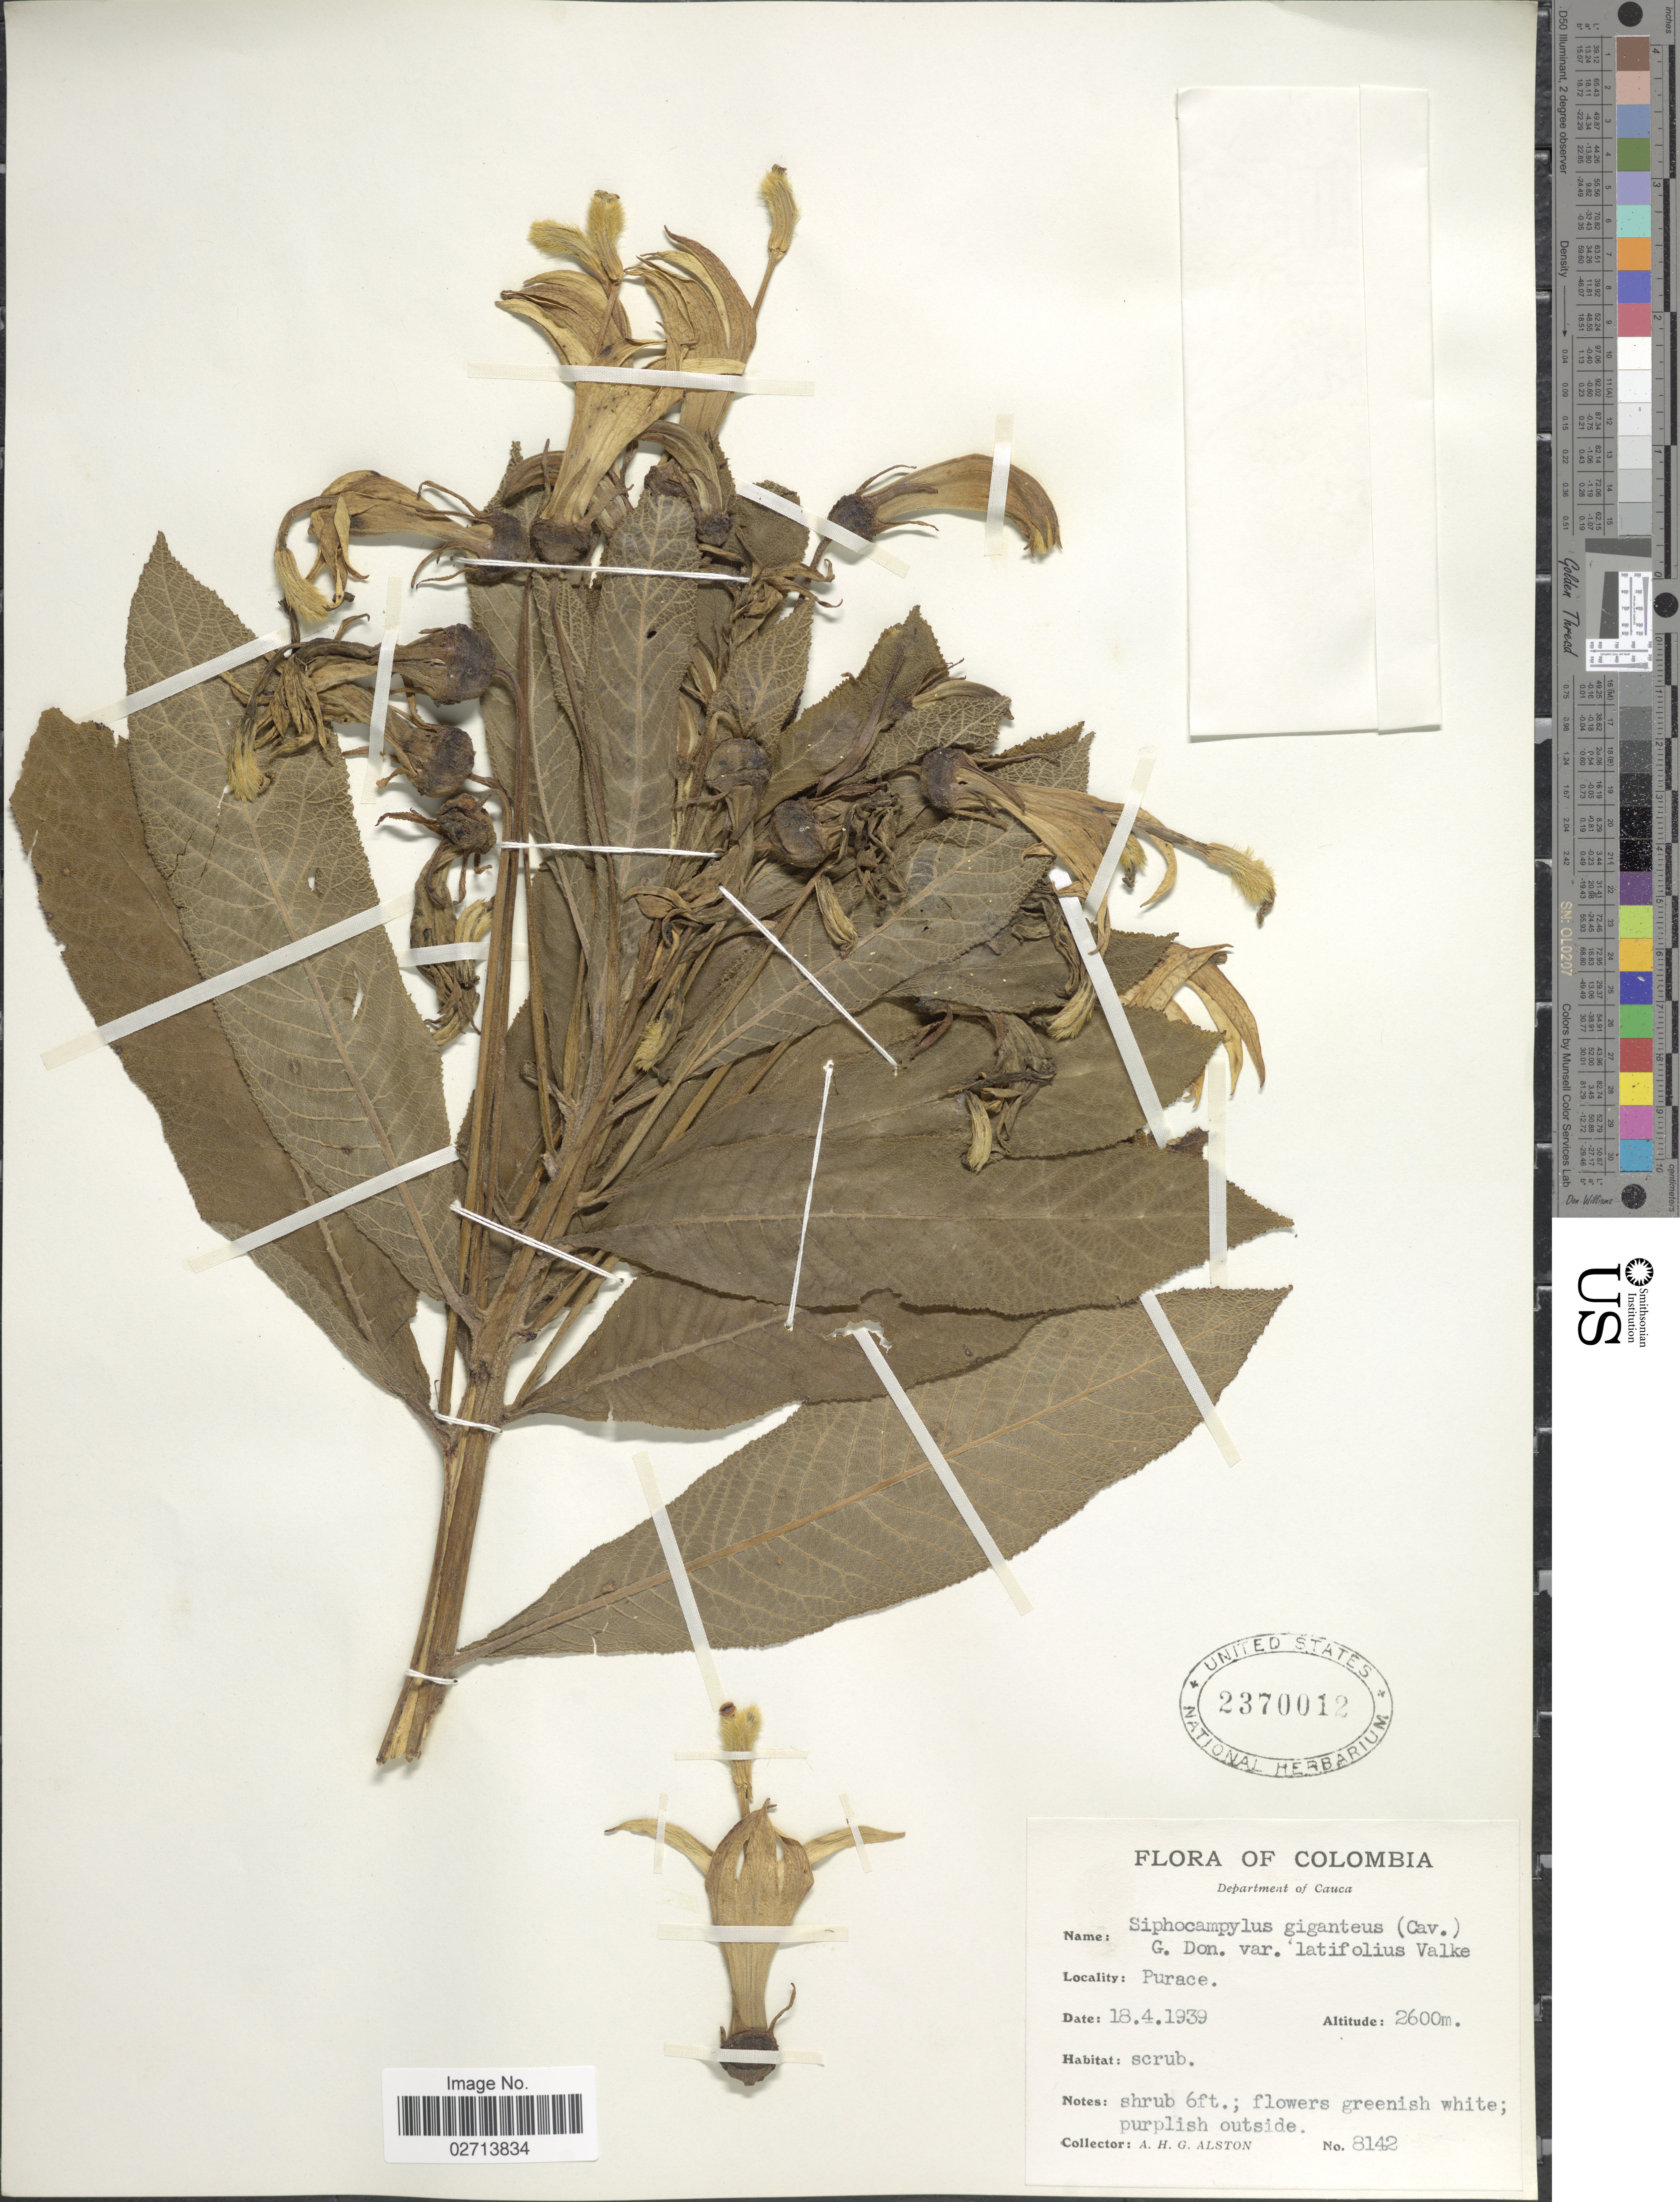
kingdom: Plantae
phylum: Tracheophyta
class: Magnoliopsida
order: Asterales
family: Campanulaceae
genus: Siphocampylus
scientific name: Siphocampylus giganteus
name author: (Cav.) G. Don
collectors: A. H. Alston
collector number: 8142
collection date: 1939-04-18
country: Colombia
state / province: Cauca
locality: Department of Cauca, Purace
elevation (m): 2600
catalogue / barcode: US 2370012